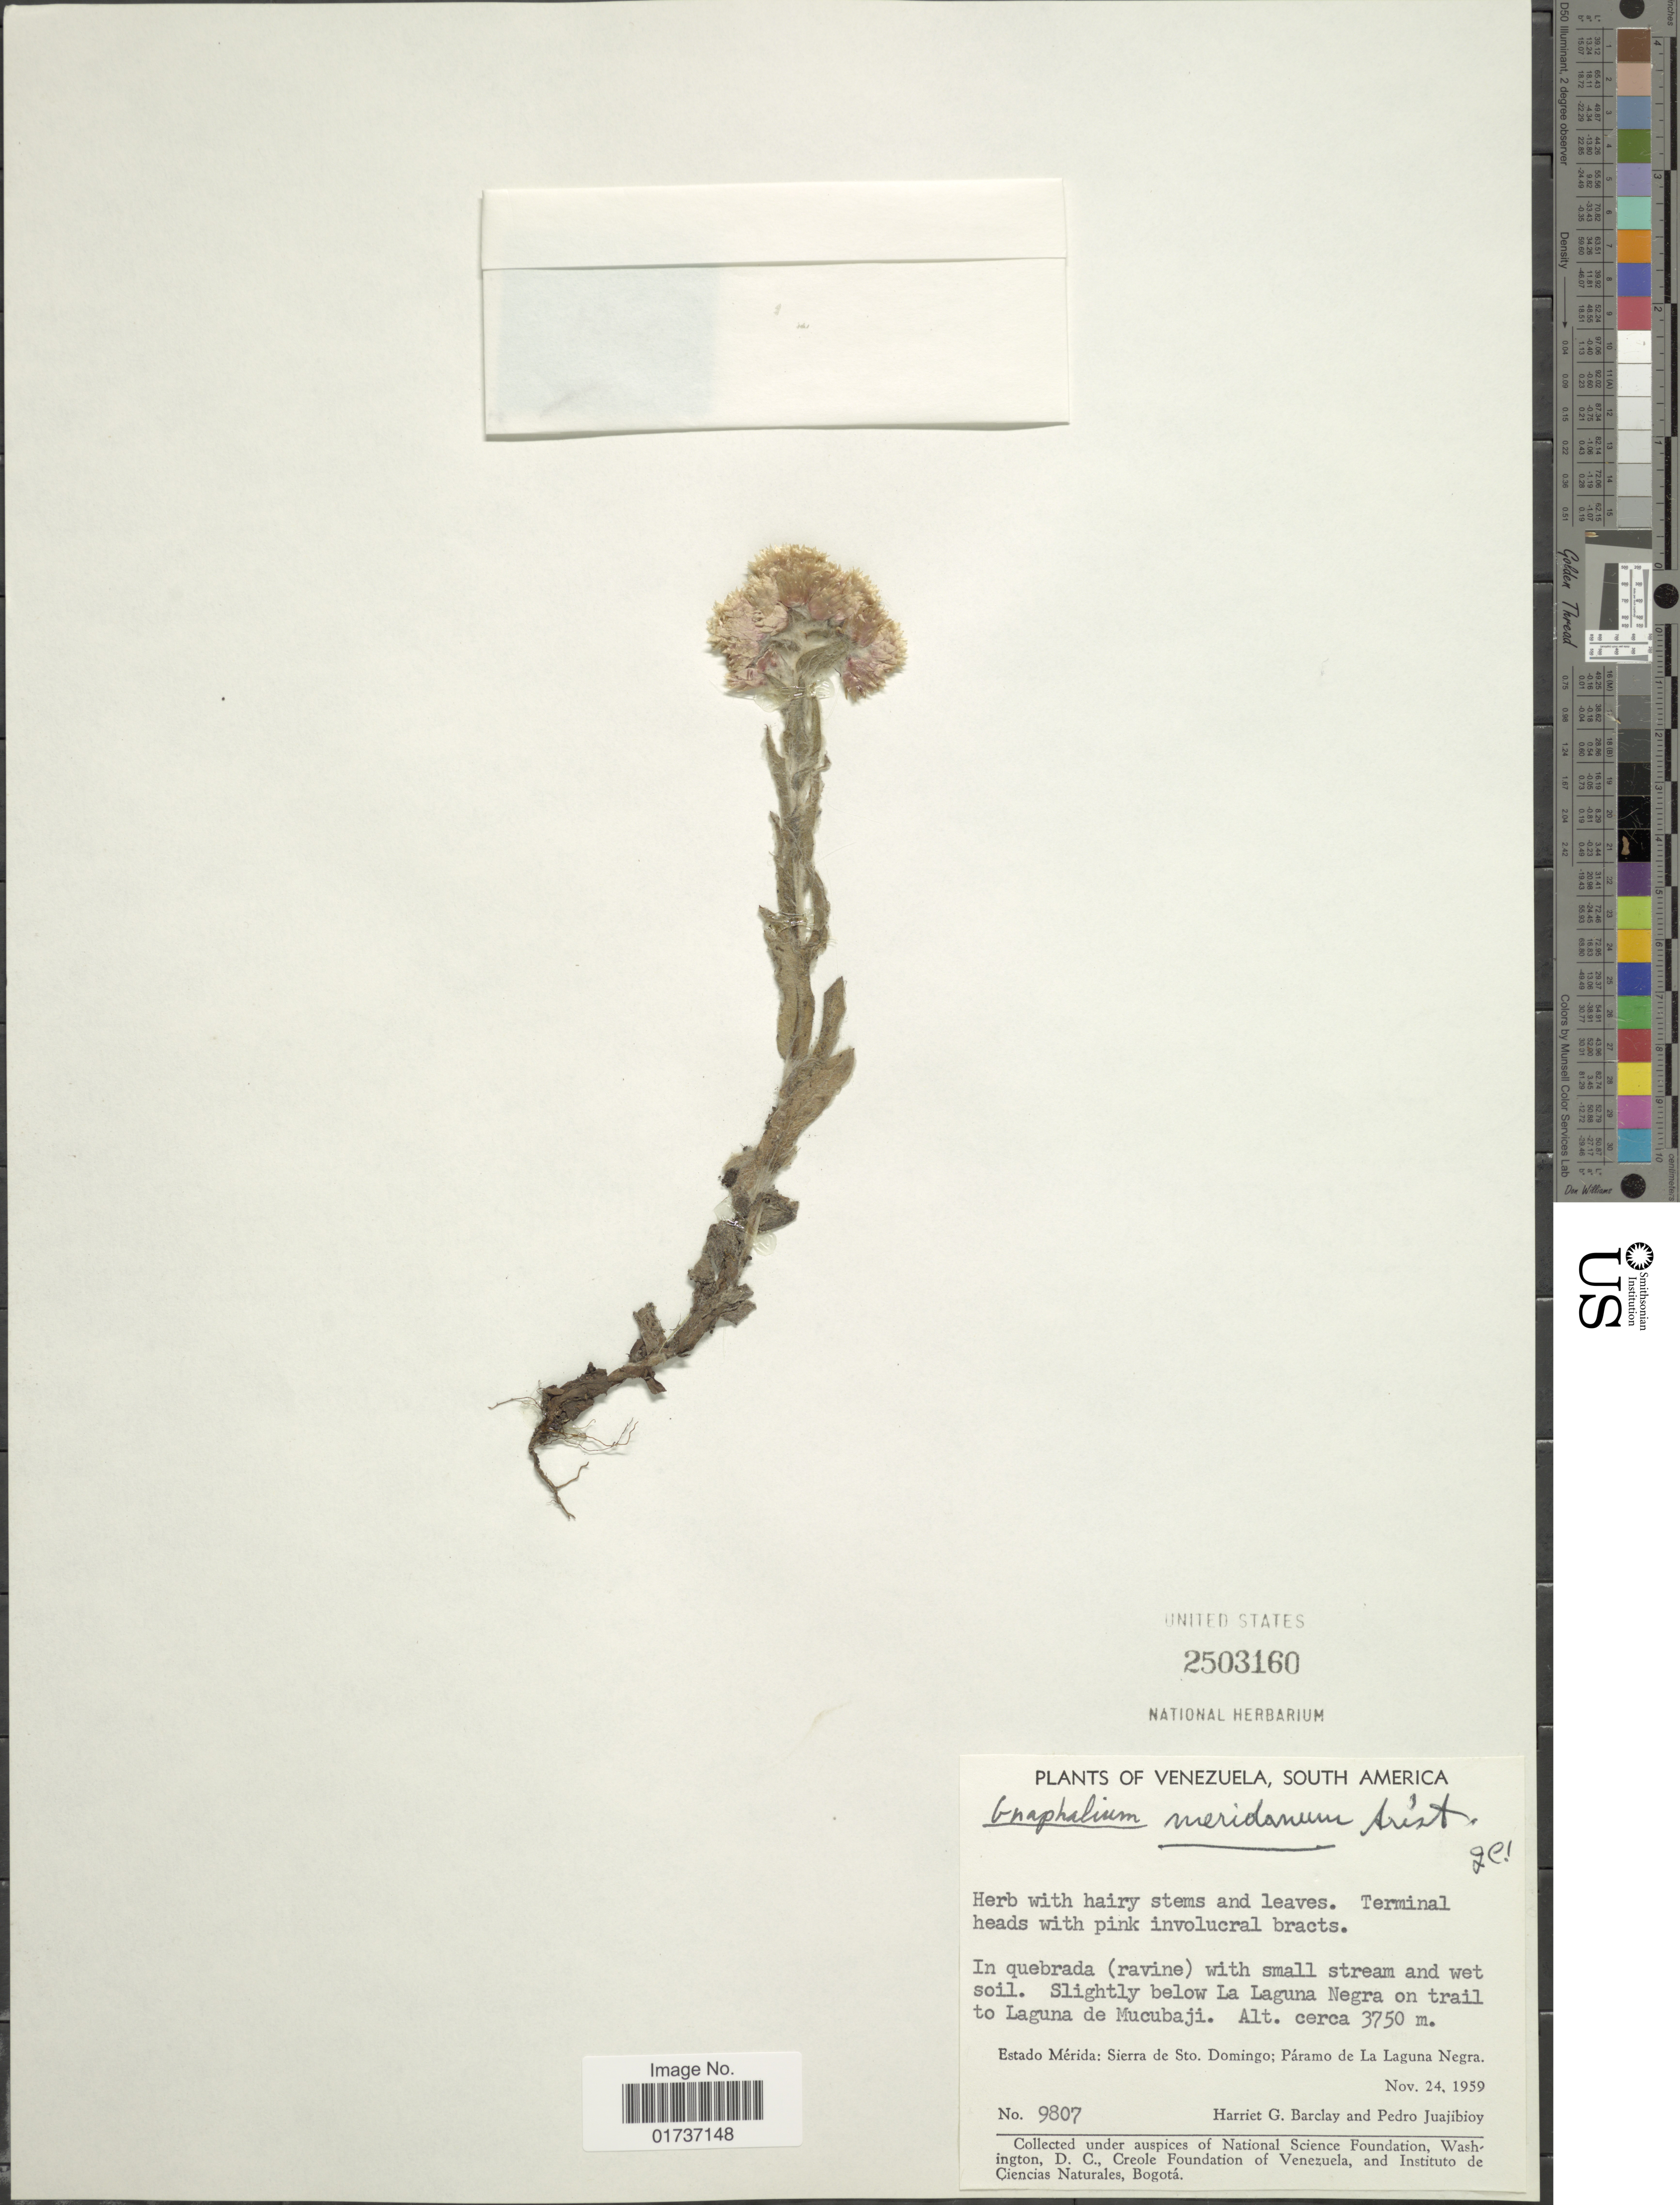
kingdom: Plantae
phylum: Tracheophyta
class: Magnoliopsida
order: Asterales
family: Asteraceae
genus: Gnaphalium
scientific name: Gnaphalium meridanum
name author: Aristeg.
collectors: H. G. Barclay & P. Juajibioy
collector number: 9807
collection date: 1959-11-24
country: Venezuela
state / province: Mérida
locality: Slightly below La Laguna Negra on trail to Laguna de Mucubaji, Sierra de Sto Domingo; Páramo de La Laguna Negra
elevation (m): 3750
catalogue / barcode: US 2503160